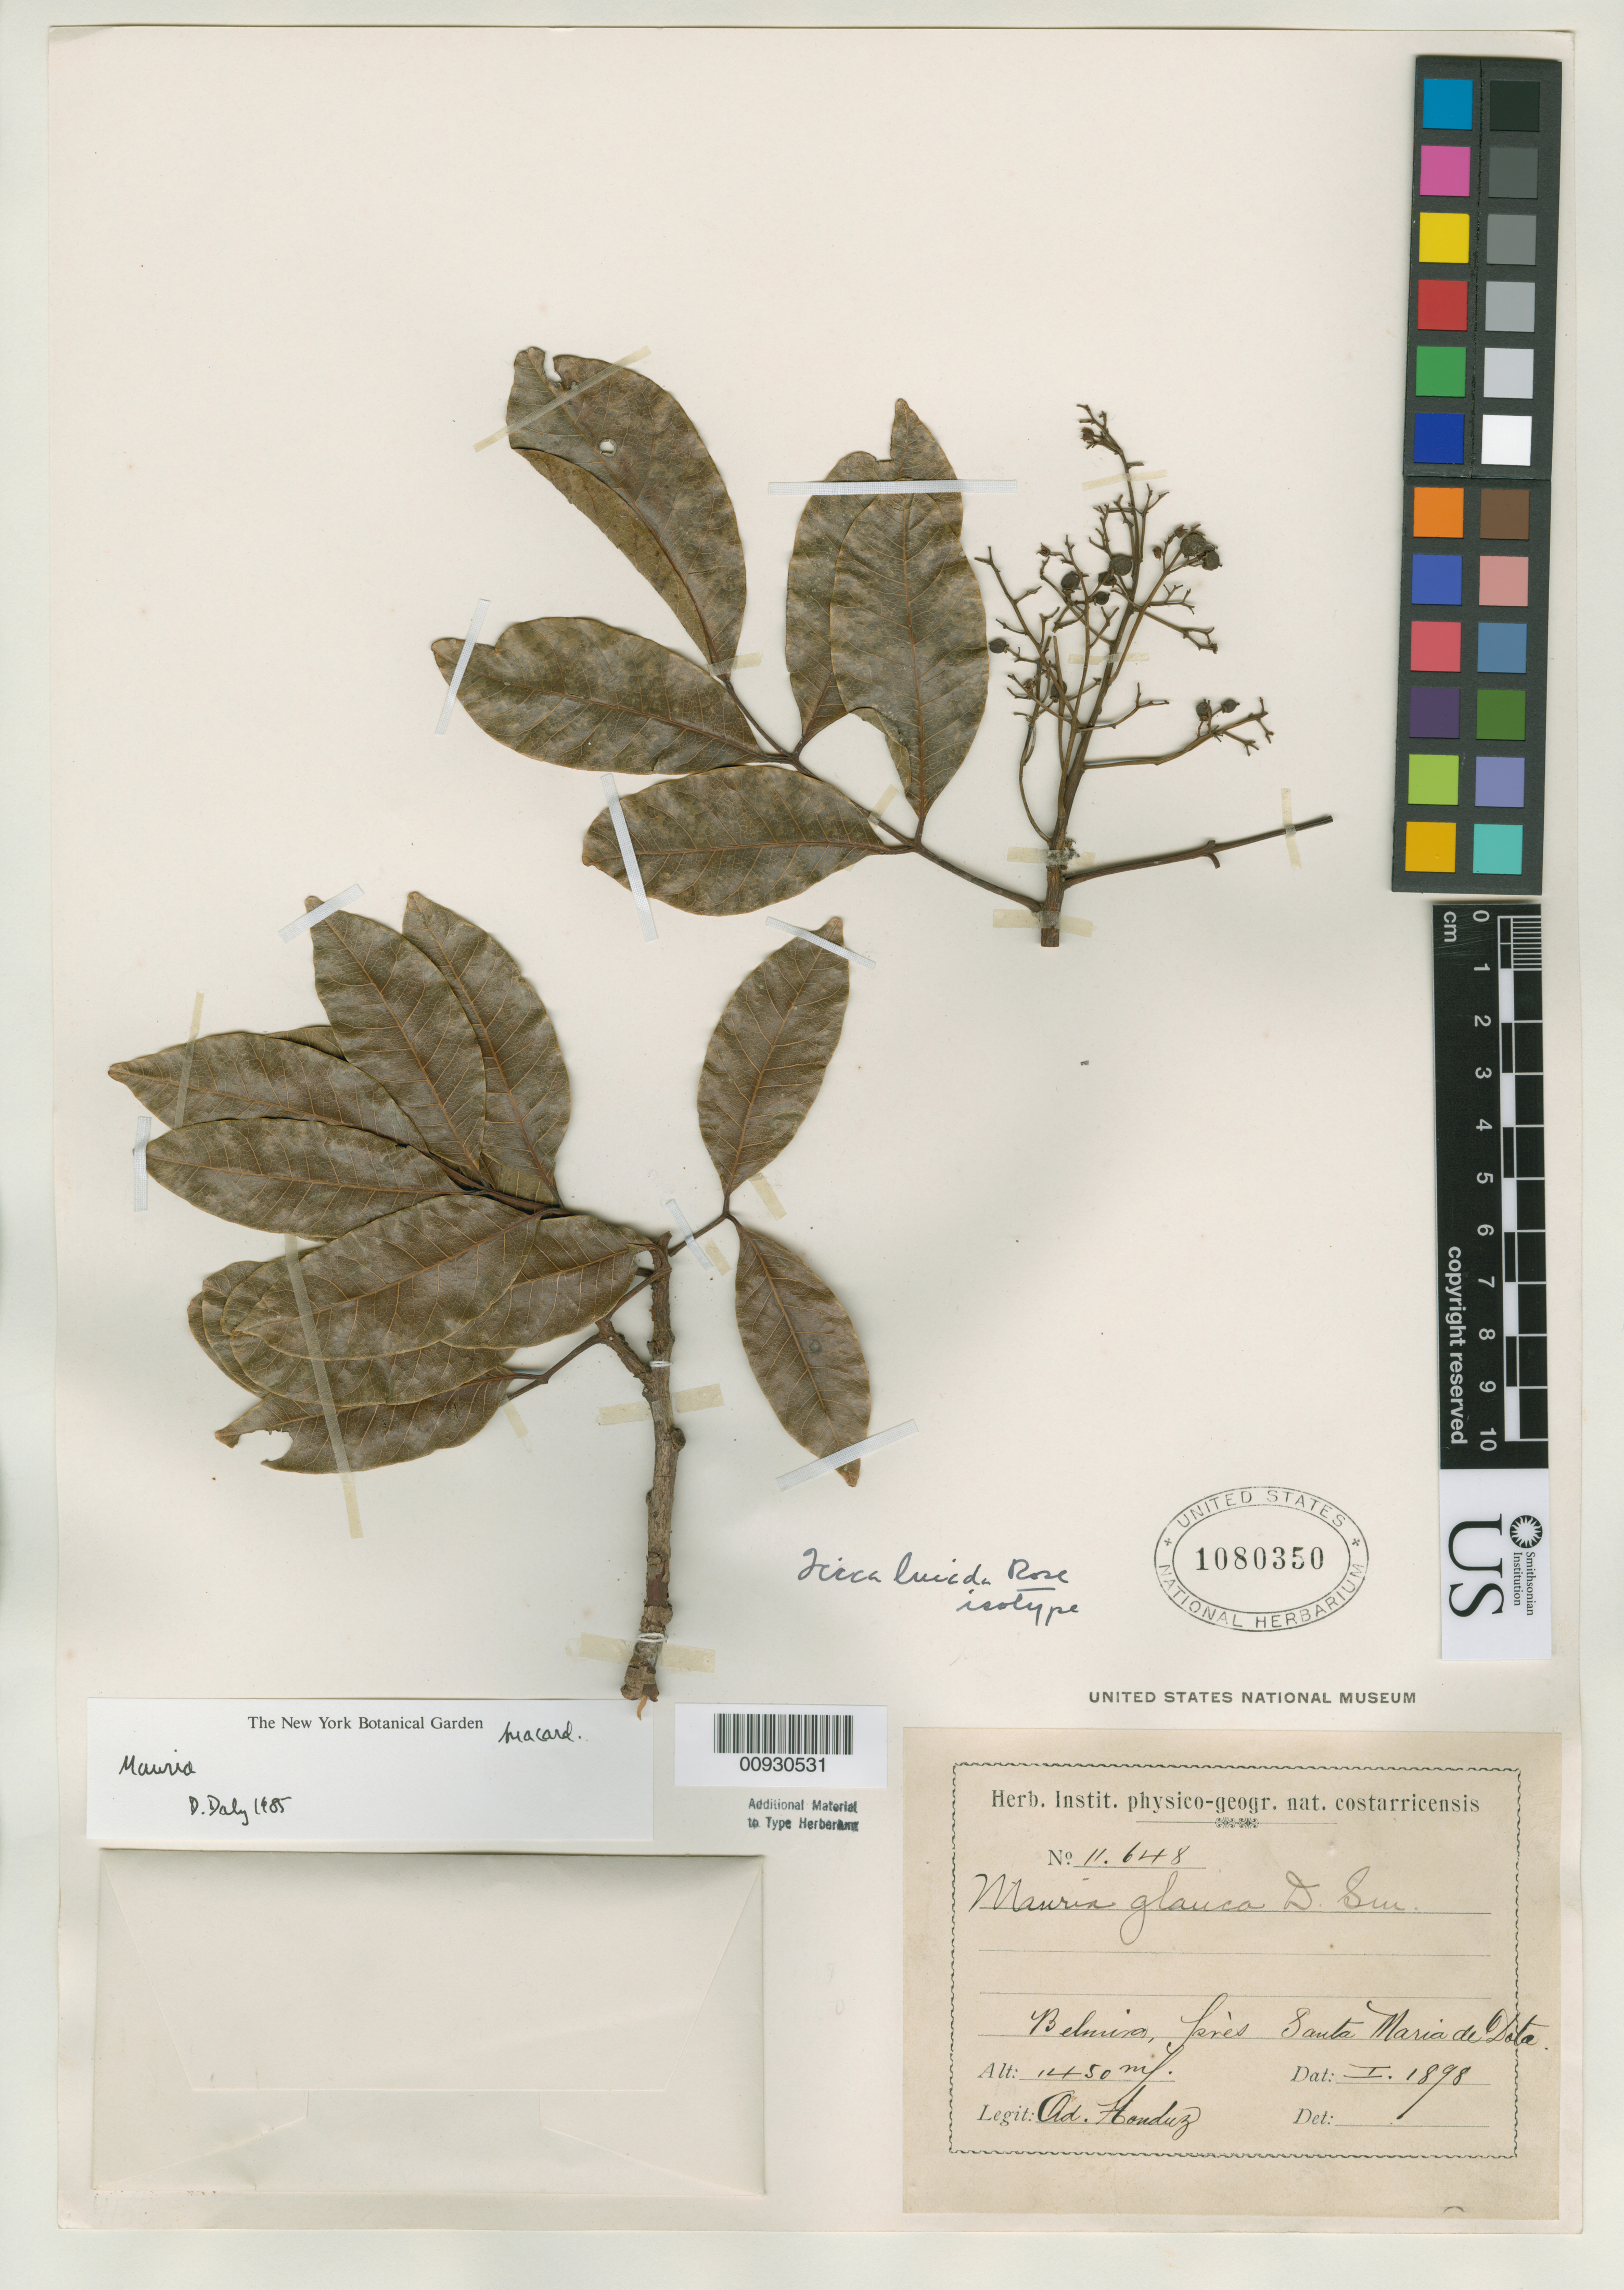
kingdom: Plantae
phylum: Tracheophyta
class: Magnoliopsida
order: Sapindales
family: Burseraceae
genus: Icica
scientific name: Icica lucida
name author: Rose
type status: Isotype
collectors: A. Tonduz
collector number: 11648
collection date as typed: Jan 1898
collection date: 1898-01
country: Costa Rica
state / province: San José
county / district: Dota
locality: Near Santa Maria de Dota.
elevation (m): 1450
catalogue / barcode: US 1080350